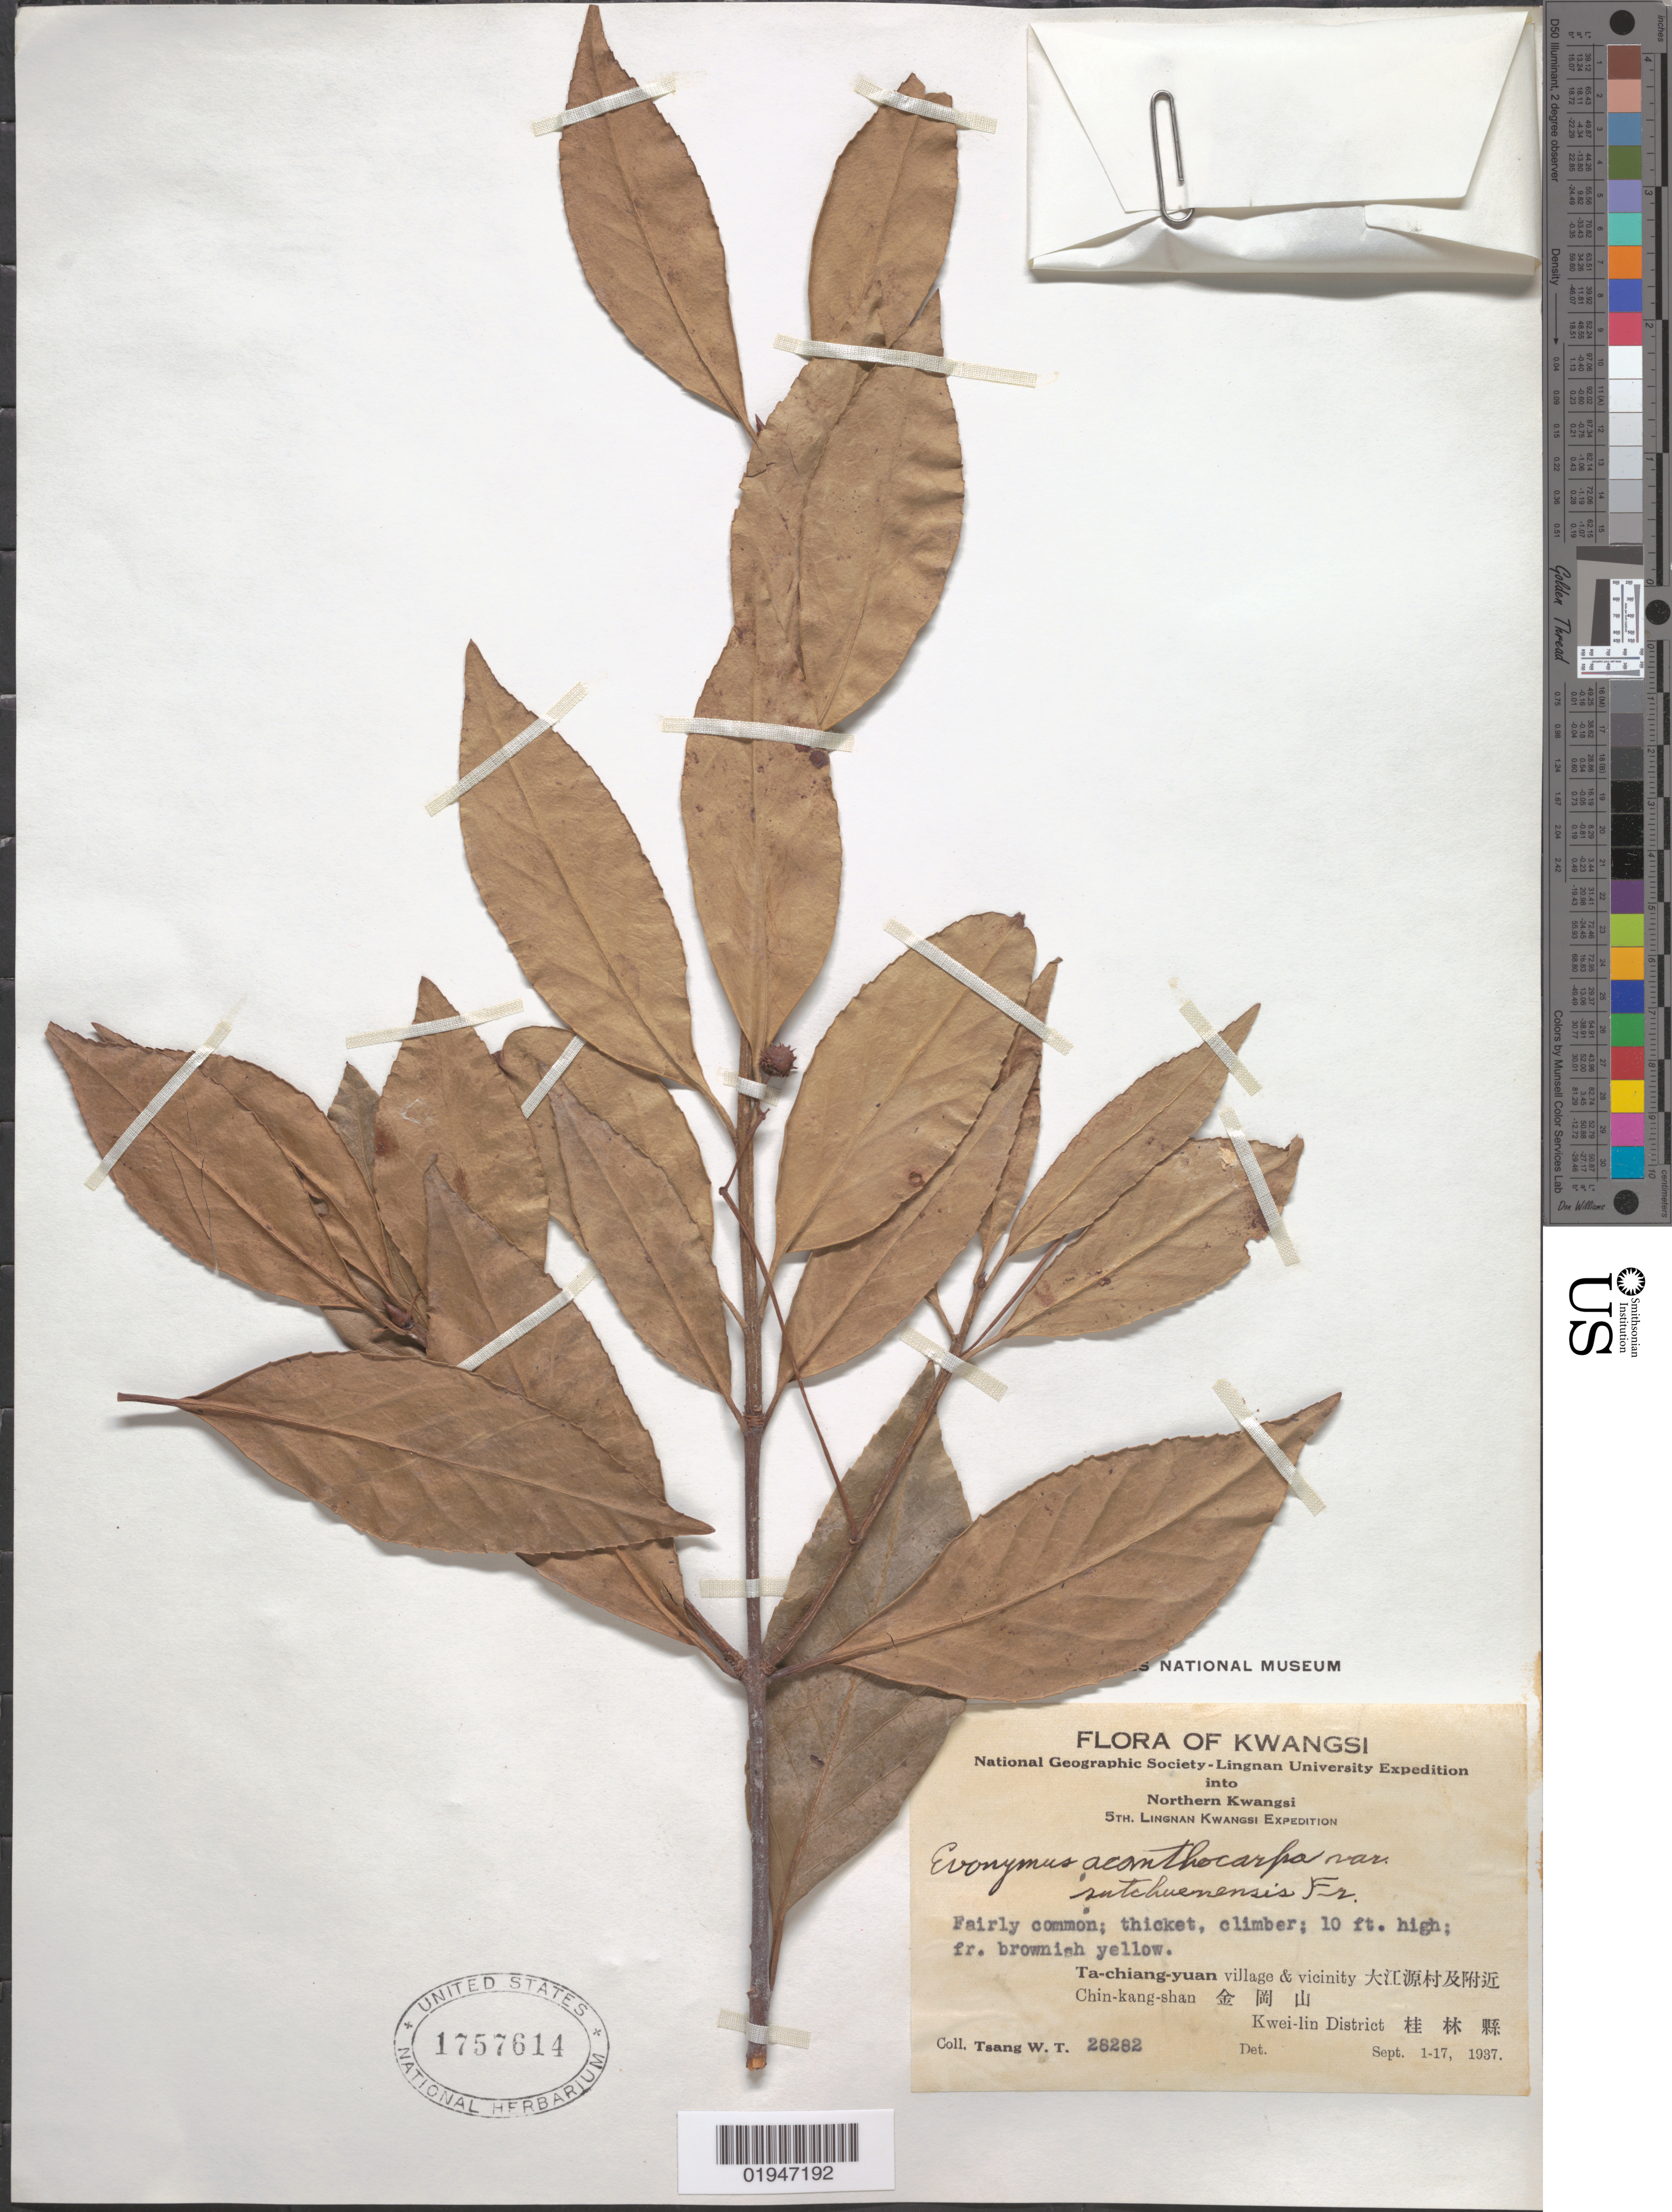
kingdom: Plantae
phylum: Tracheophyta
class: Magnoliopsida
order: Celastrales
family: Celastraceae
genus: Euonymus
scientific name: Euonymus acanthocarpus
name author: Franch.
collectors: W. T. Tsang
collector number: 28282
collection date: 1937-09-01/1937-09-17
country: China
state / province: Guangxi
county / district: Kwei-Lin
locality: Kwangsi [Guangxi]. Ta-chiang-yuan village and vicinity. Chin-kang-shan. Kwei-lin District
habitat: Thicket; fairly common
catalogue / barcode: US 1757614